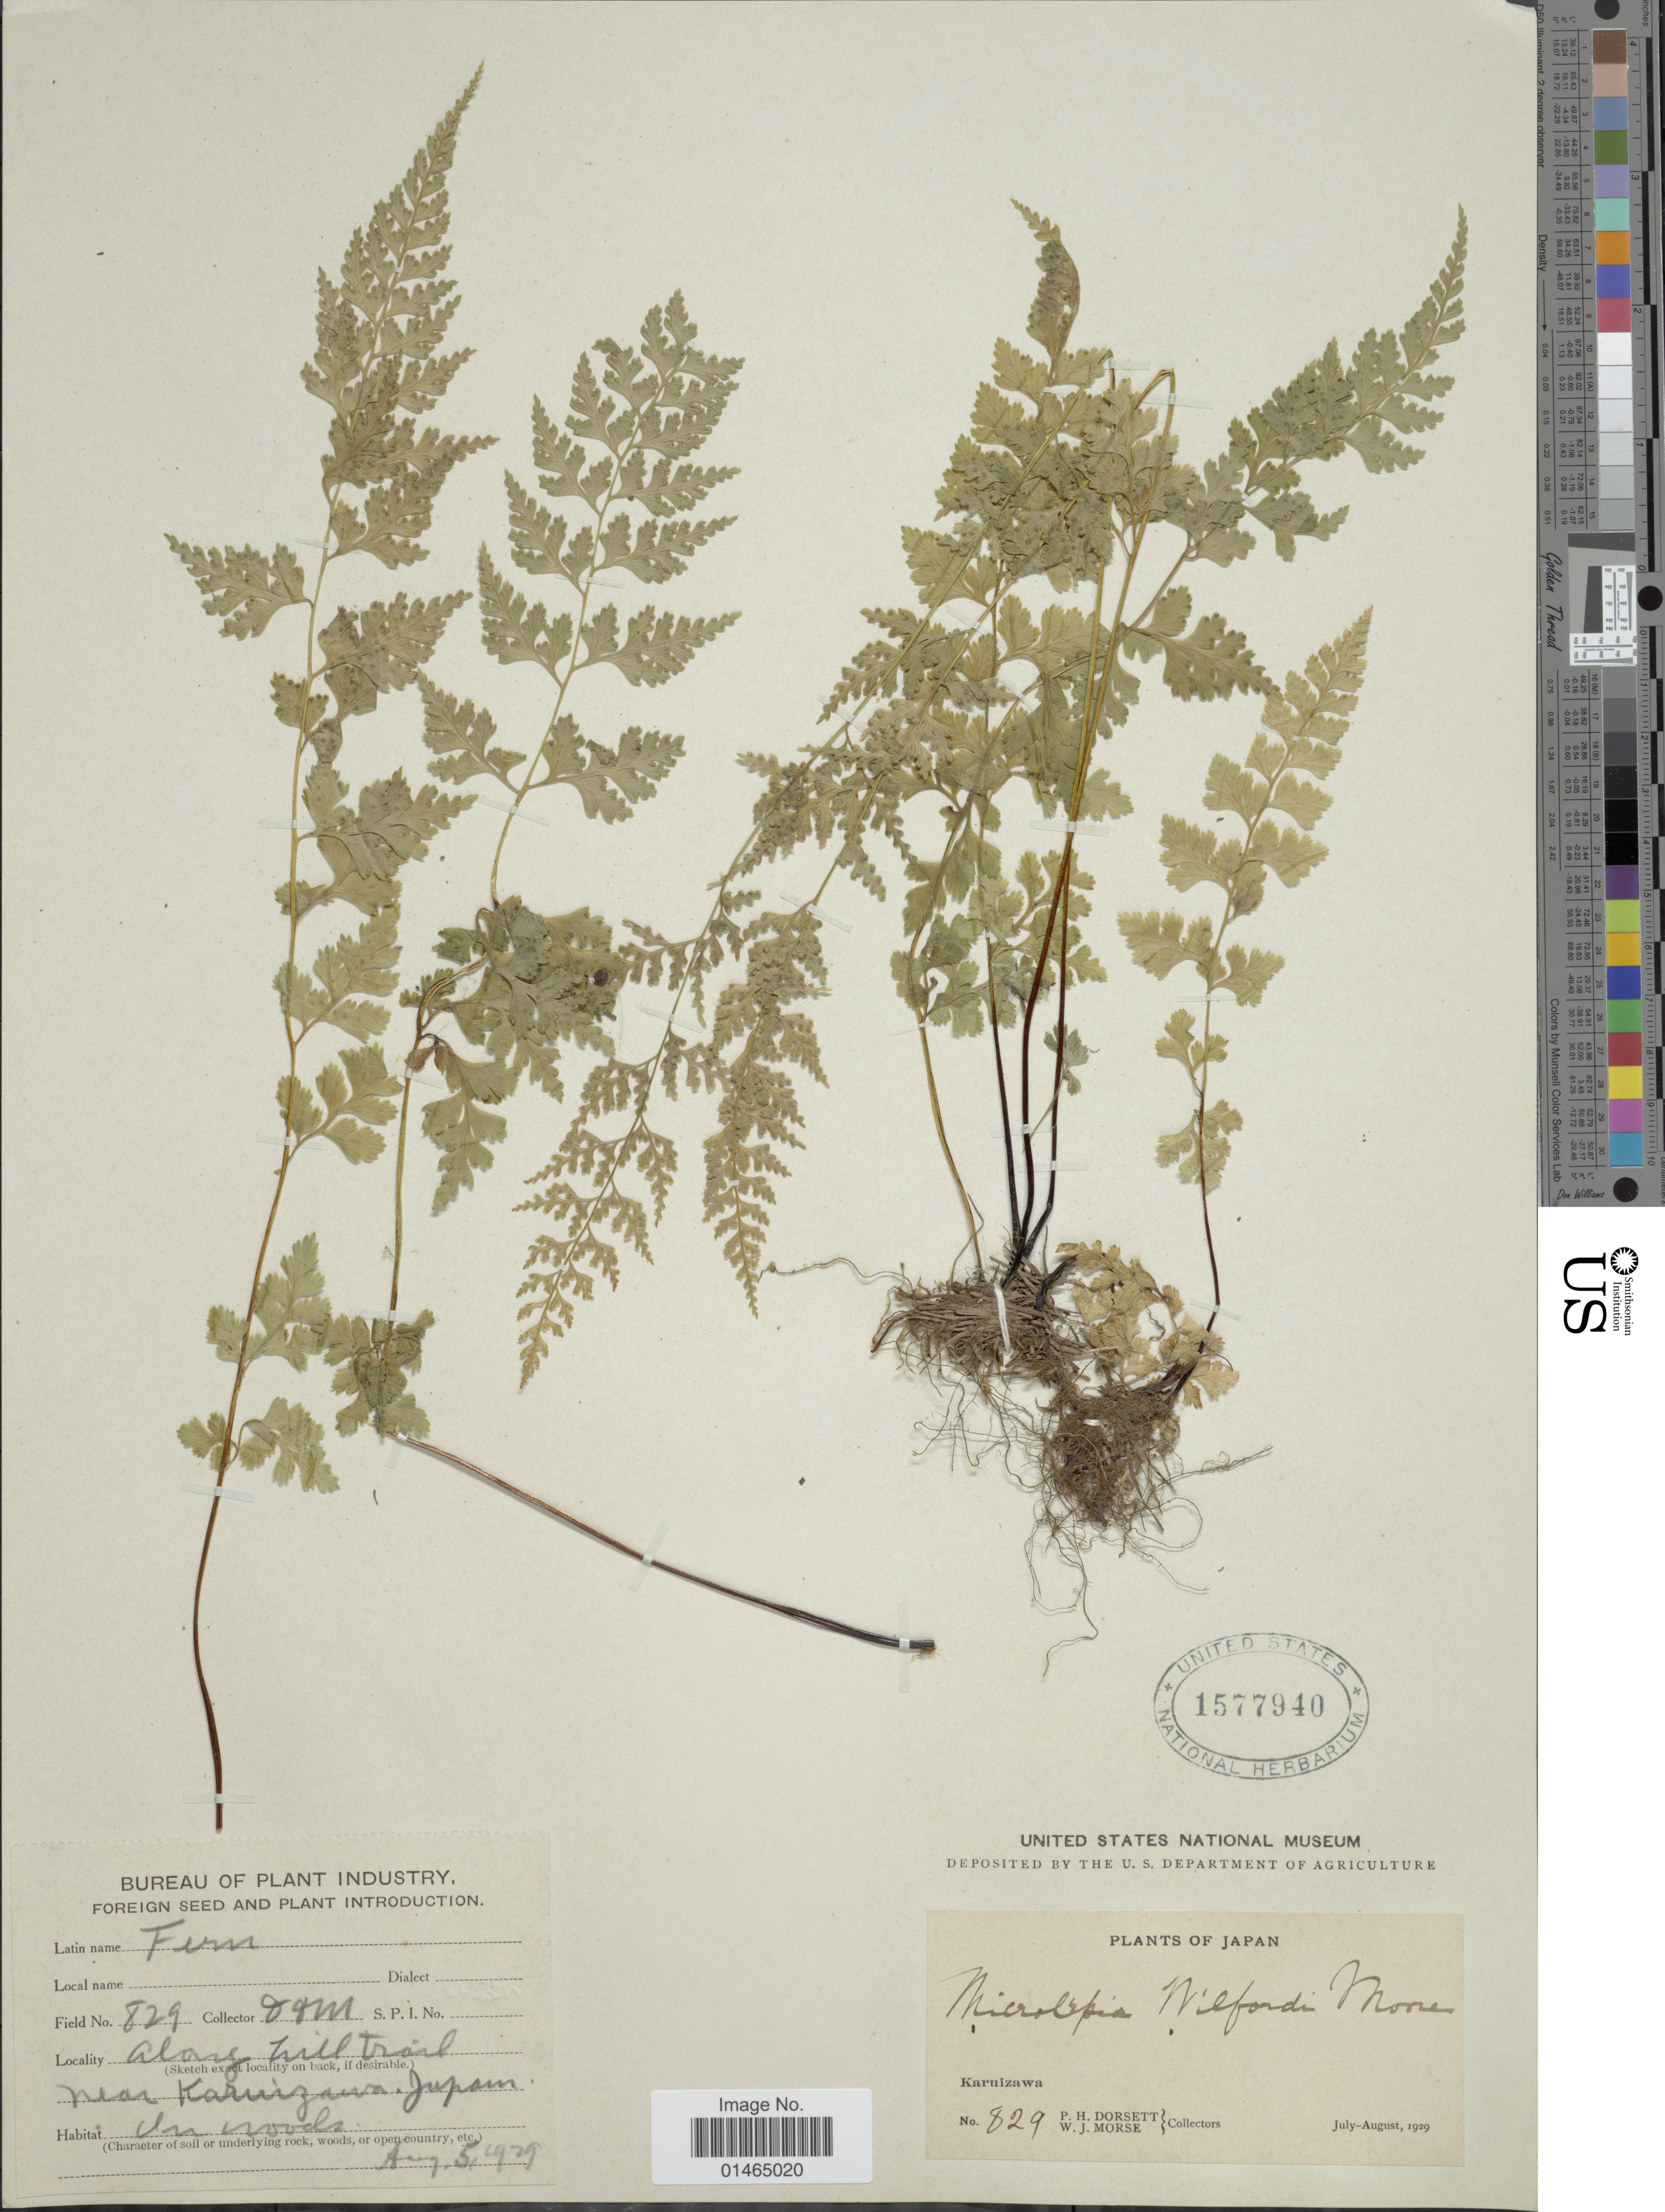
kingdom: Plantae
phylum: Tracheophyta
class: Polypodiopsida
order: Polypodiales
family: Dennstaedtiaceae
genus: Dennstaedtia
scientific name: Dennstaedtia wilfordii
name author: (T. Moore) Christ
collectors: P. H. Dorsett & W. J. Morse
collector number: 829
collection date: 1929-08-05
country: Japan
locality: Along hill trail near Karuizawa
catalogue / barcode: US 1577940